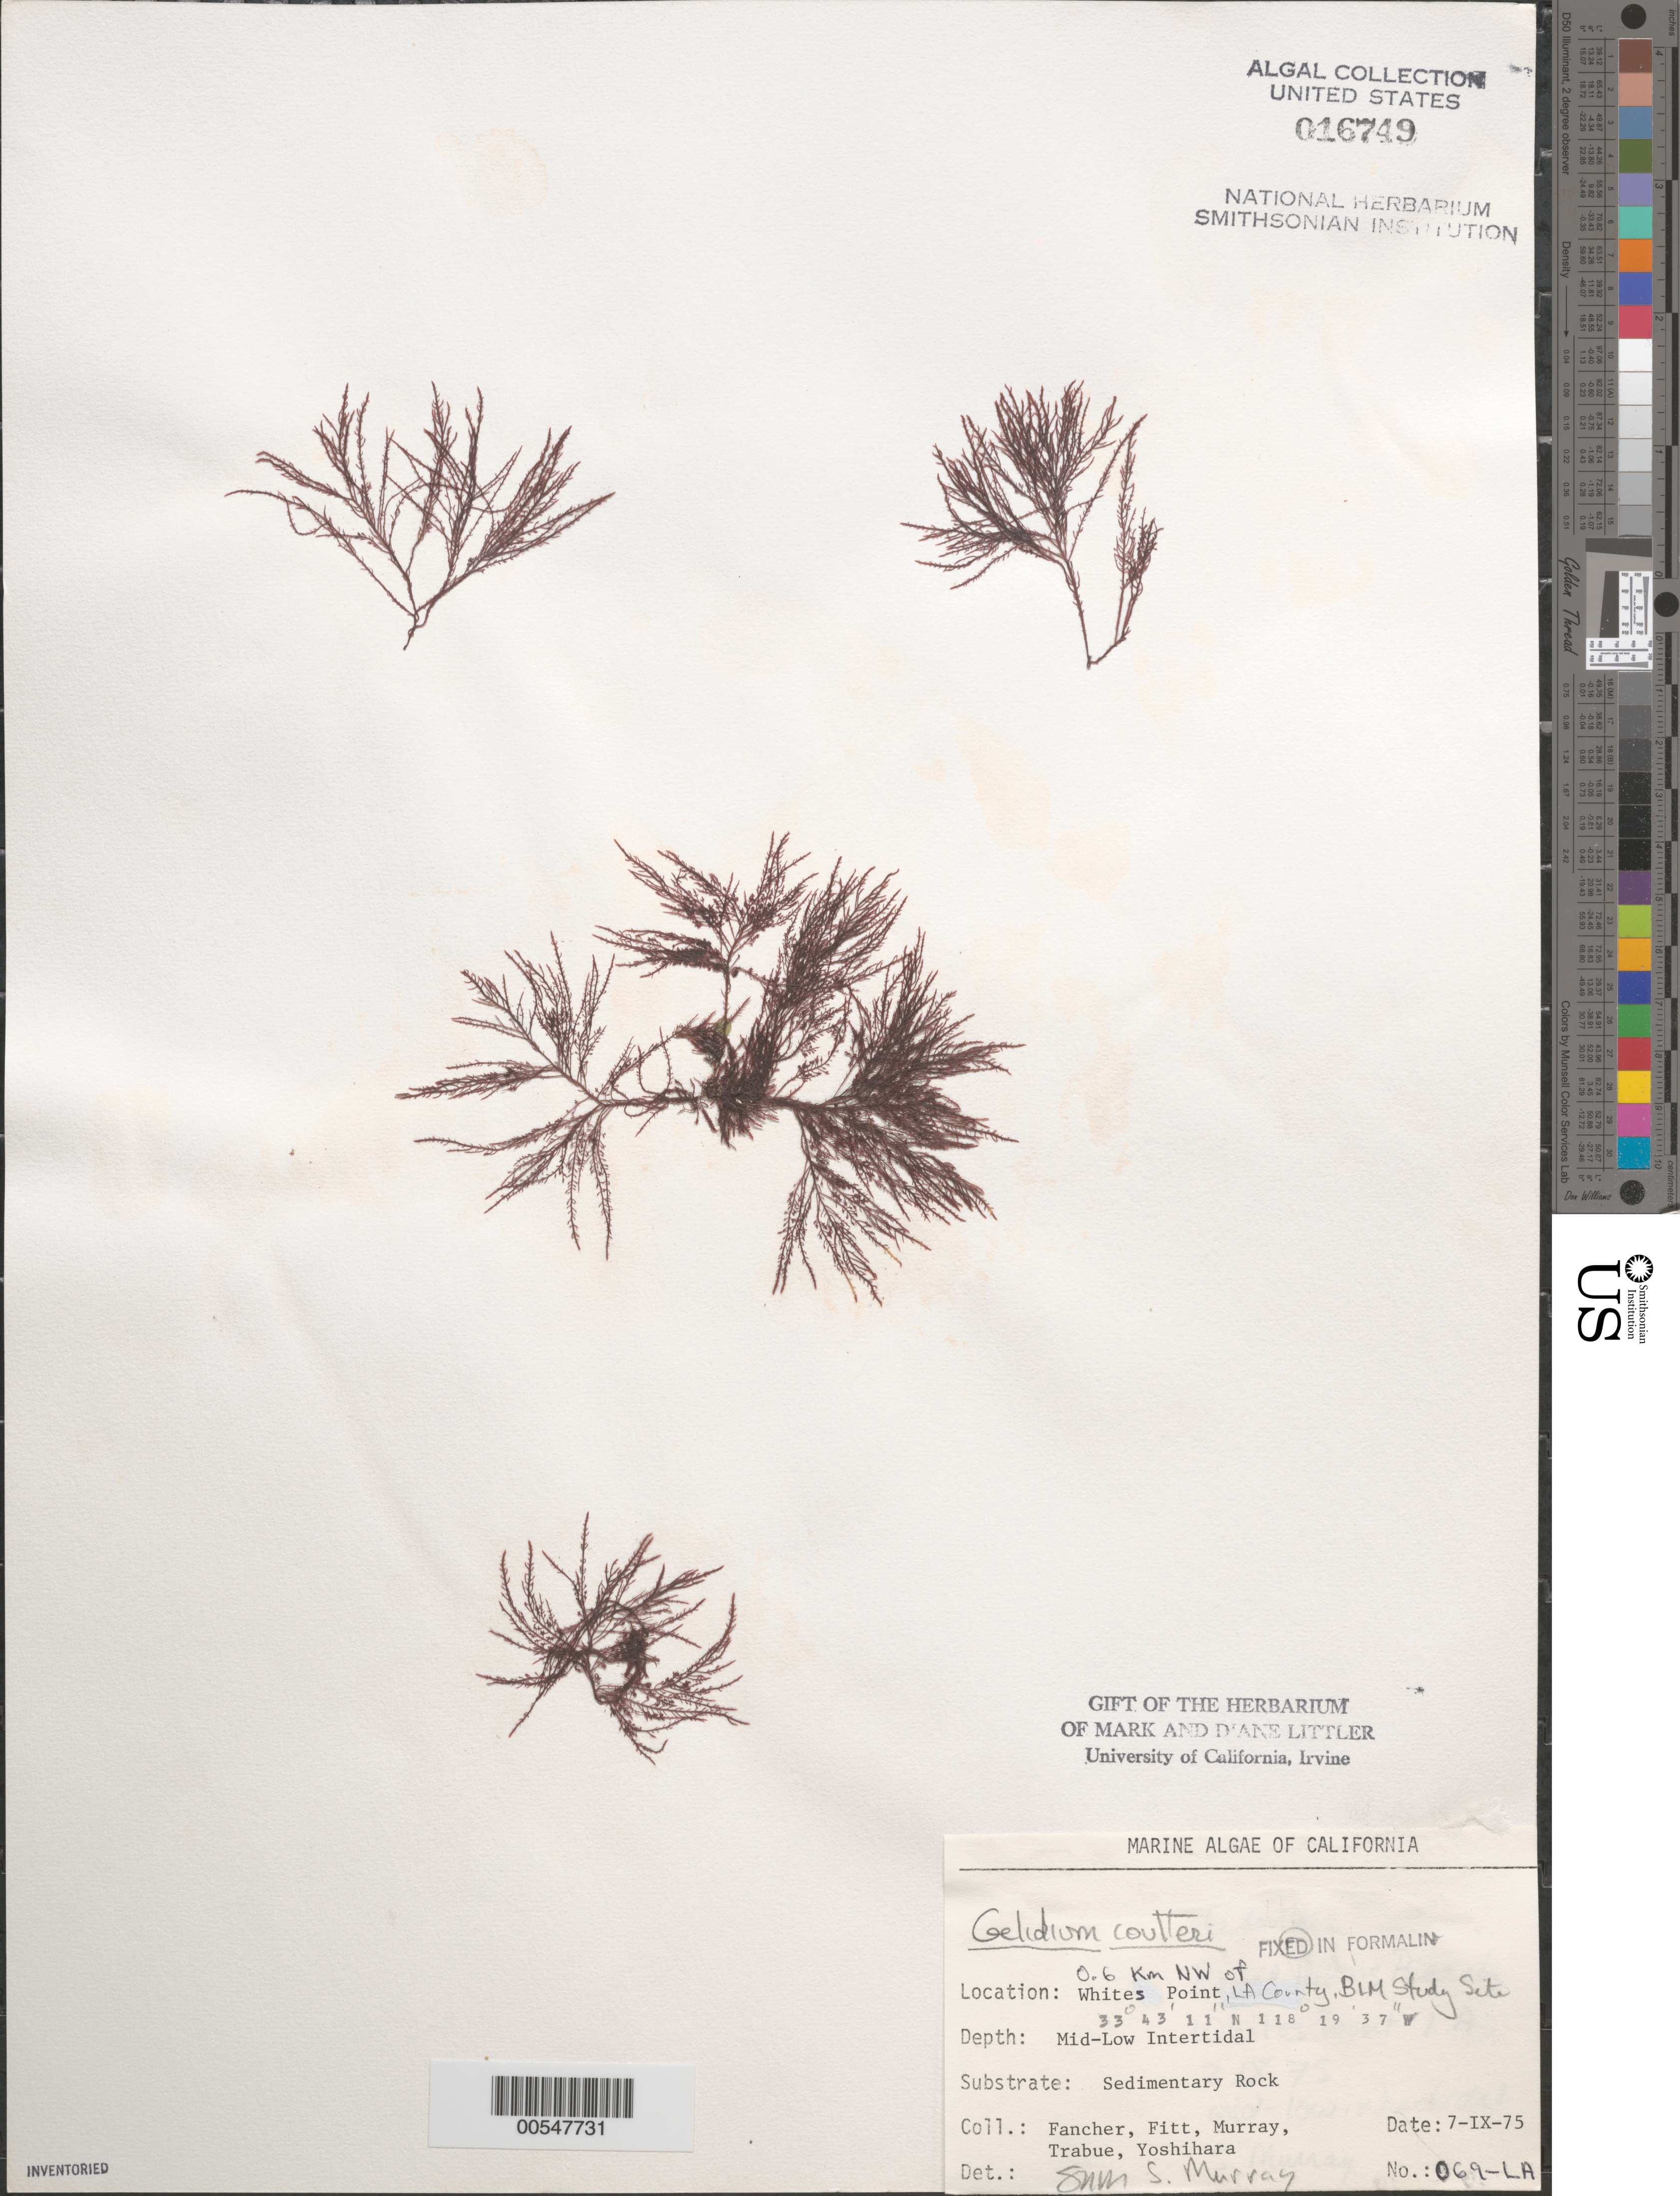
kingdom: Plantae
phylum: Rhodophyta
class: Florideophyceae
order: Gelidiales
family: Gelidiaceae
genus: Gelidium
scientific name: Gelidium coulteri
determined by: Murray, S. N.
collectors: J. Fancher, W. Fitt, S. N. Murray, P. J. Trabue & K. Yoshihara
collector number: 069-la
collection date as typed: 07 Sep 1975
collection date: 1975-09-07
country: United States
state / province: California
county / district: Los Angeles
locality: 0.6 km northwest of Whites Point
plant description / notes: BLM-SOCALBIGHT Rocky Intertidal Survey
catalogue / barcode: US 16749